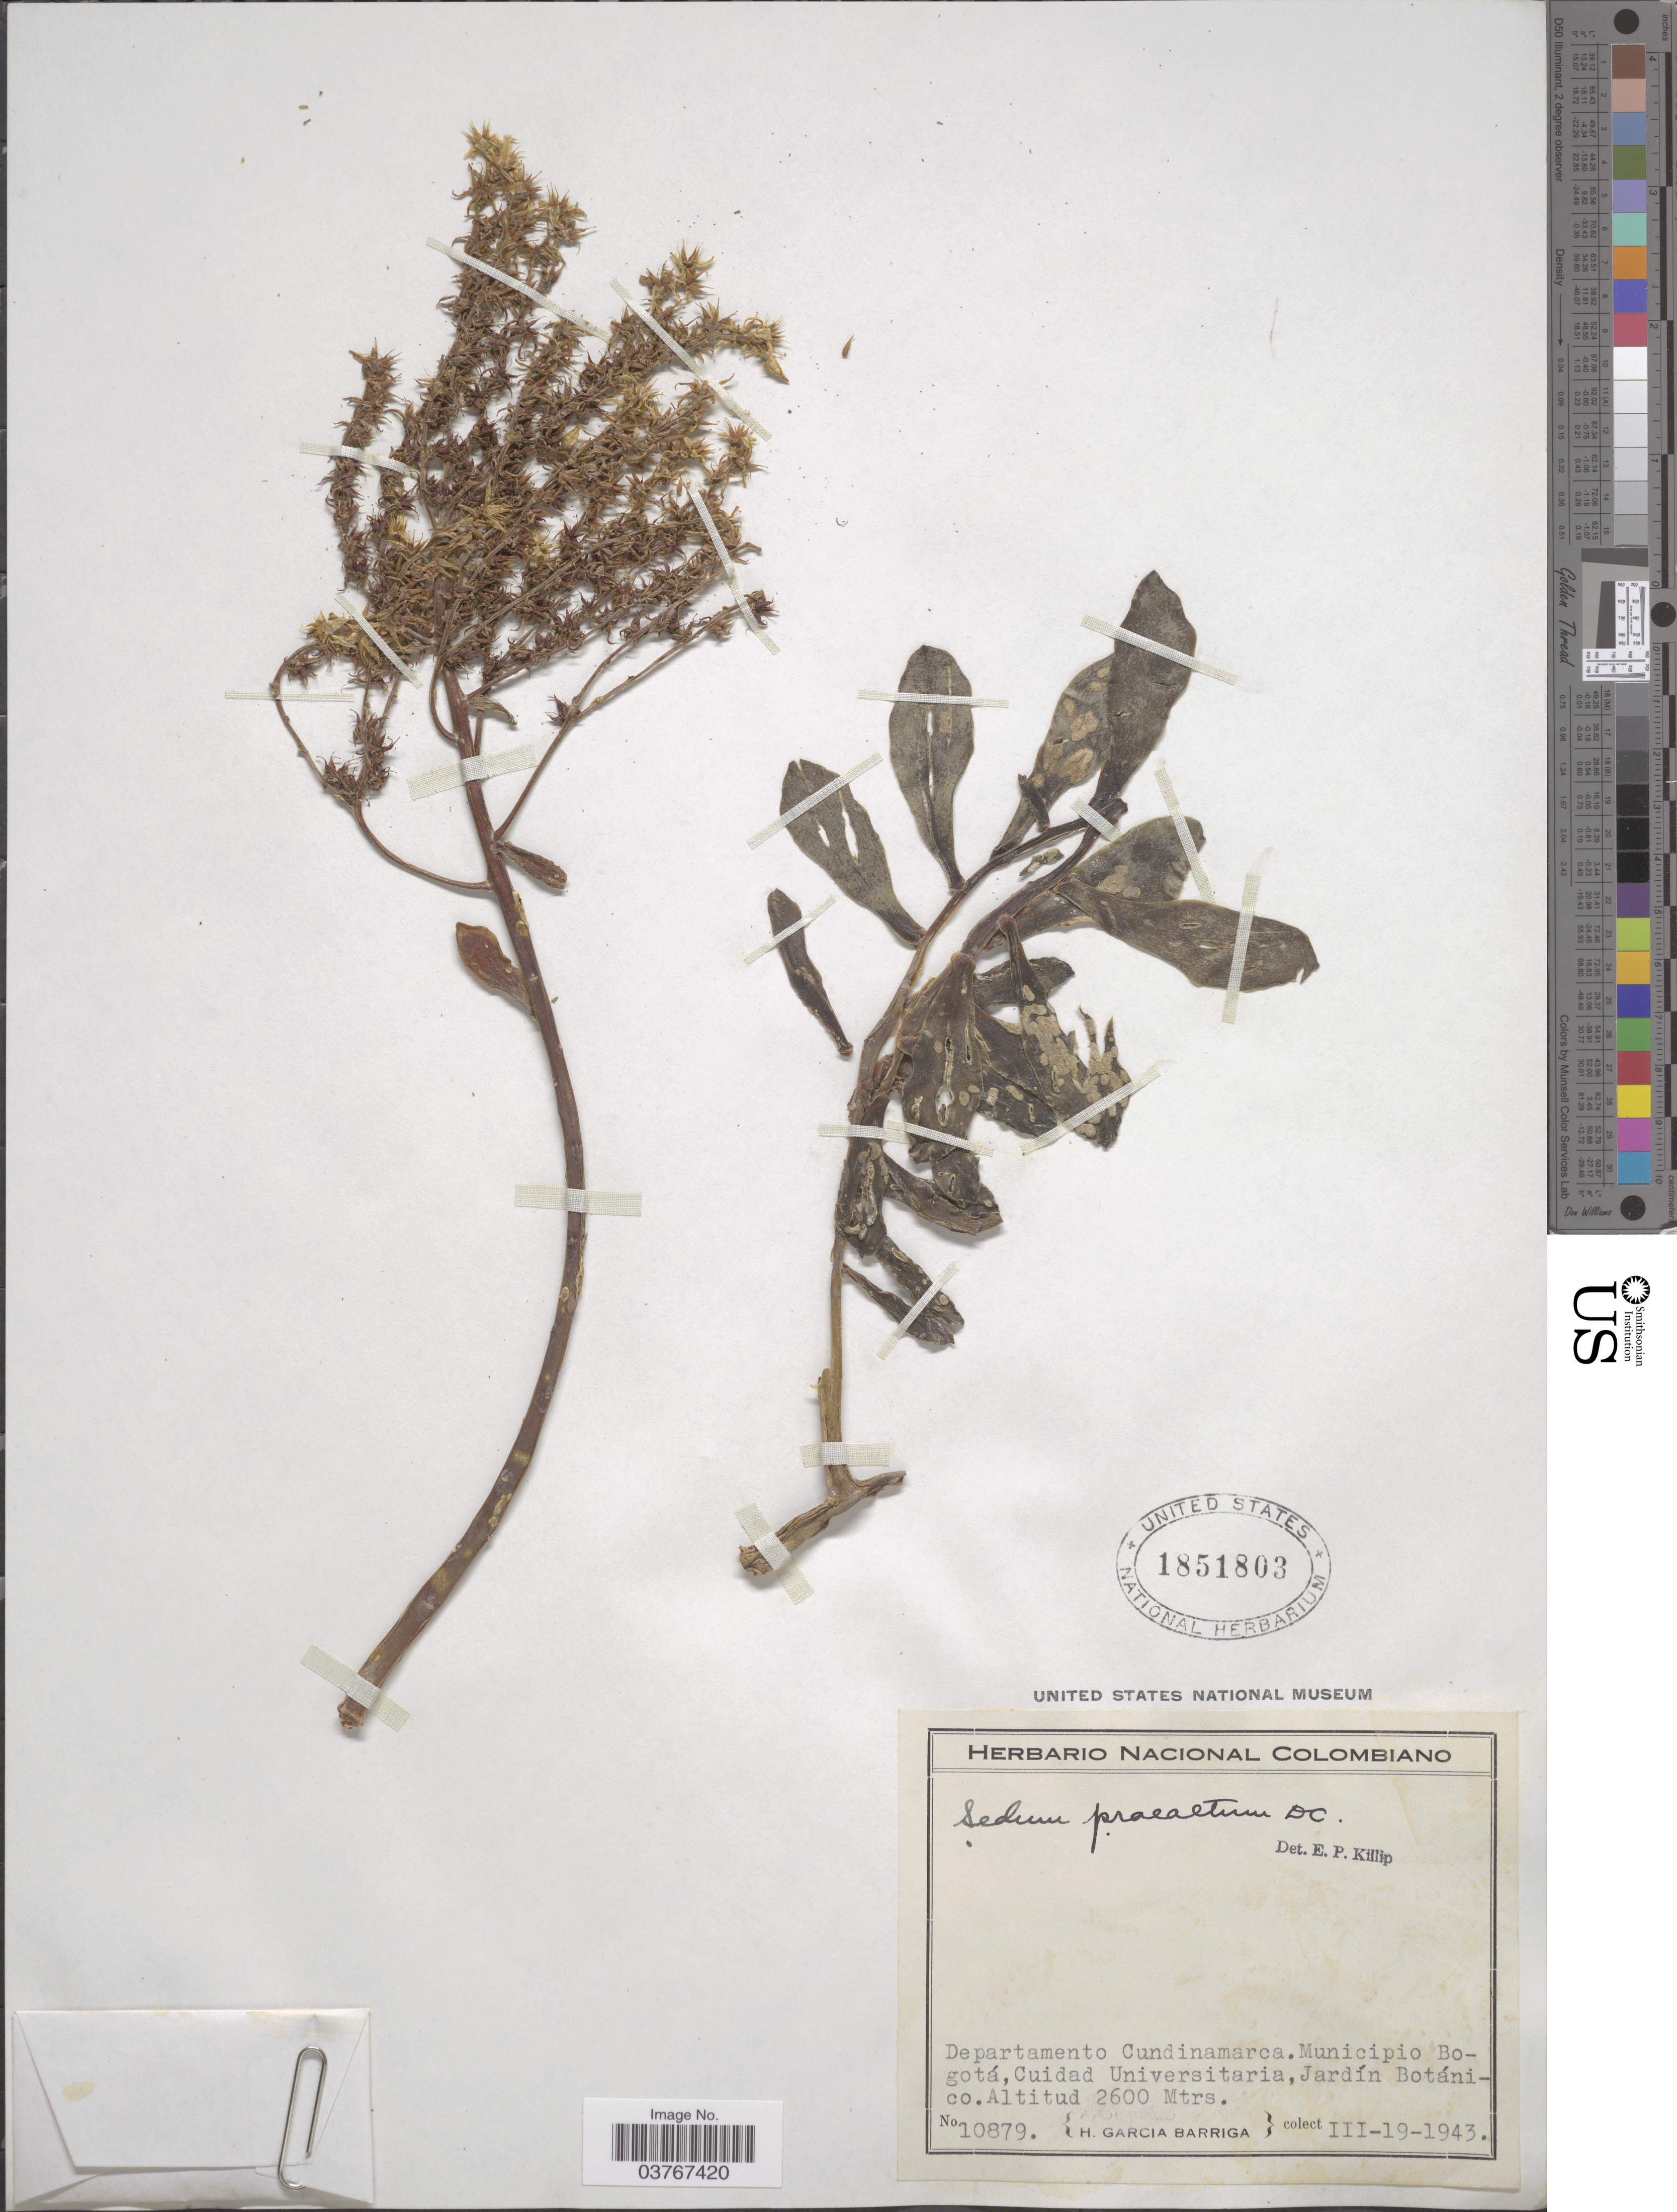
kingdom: Plantae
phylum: Tracheophyta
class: Magnoliopsida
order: Saxifragales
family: Crassulaceae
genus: Sedum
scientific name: Sedum praealtum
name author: A. DC.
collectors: H. García Barriga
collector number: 10879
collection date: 1943-03-19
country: Colombia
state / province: Cundinamarca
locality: Departamento Cundinamarca. Municipio Bogotá, Cuidad Universitaria, Jardín Botánico.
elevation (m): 2600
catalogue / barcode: US 1851803